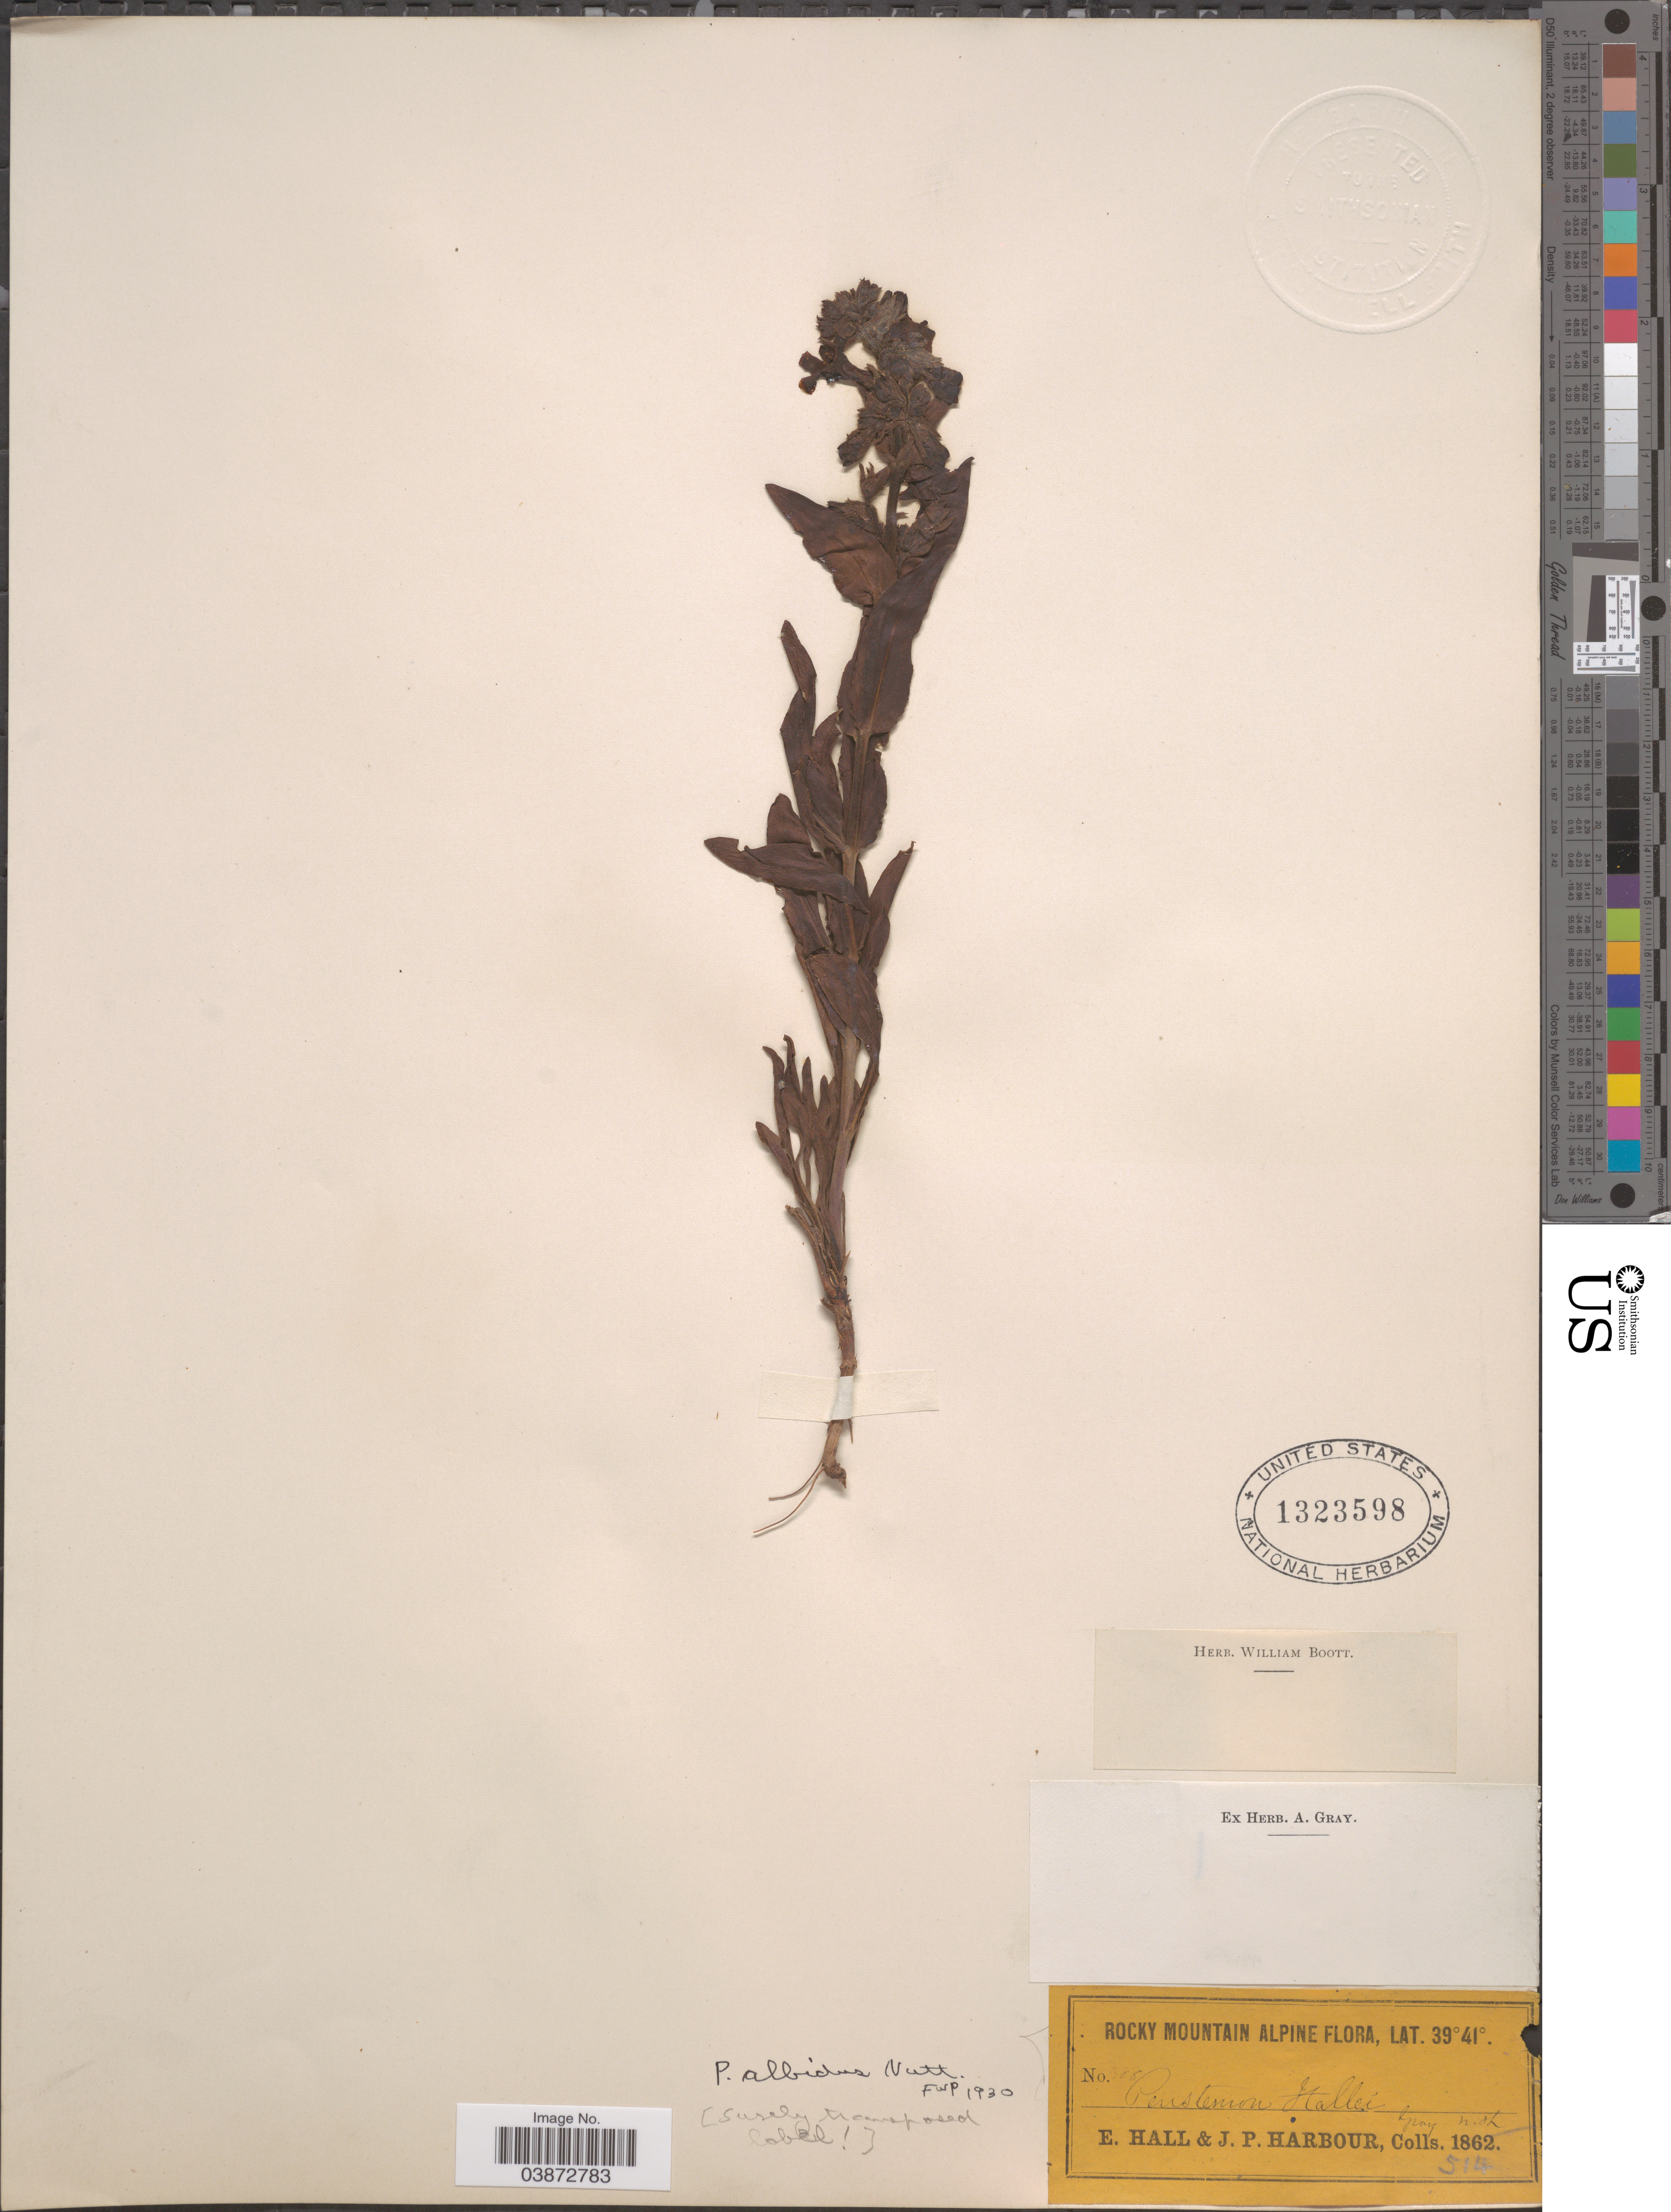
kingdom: Plantae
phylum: Tracheophyta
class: Magnoliopsida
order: Lamiales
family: Plantaginaceae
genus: Penstemon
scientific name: Penstemon albidus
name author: Nutt.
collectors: E. Hall & J. Harbour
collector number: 308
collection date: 1862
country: United States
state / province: Colorado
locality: Rocky Mountain Alpine.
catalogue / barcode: US 1323598